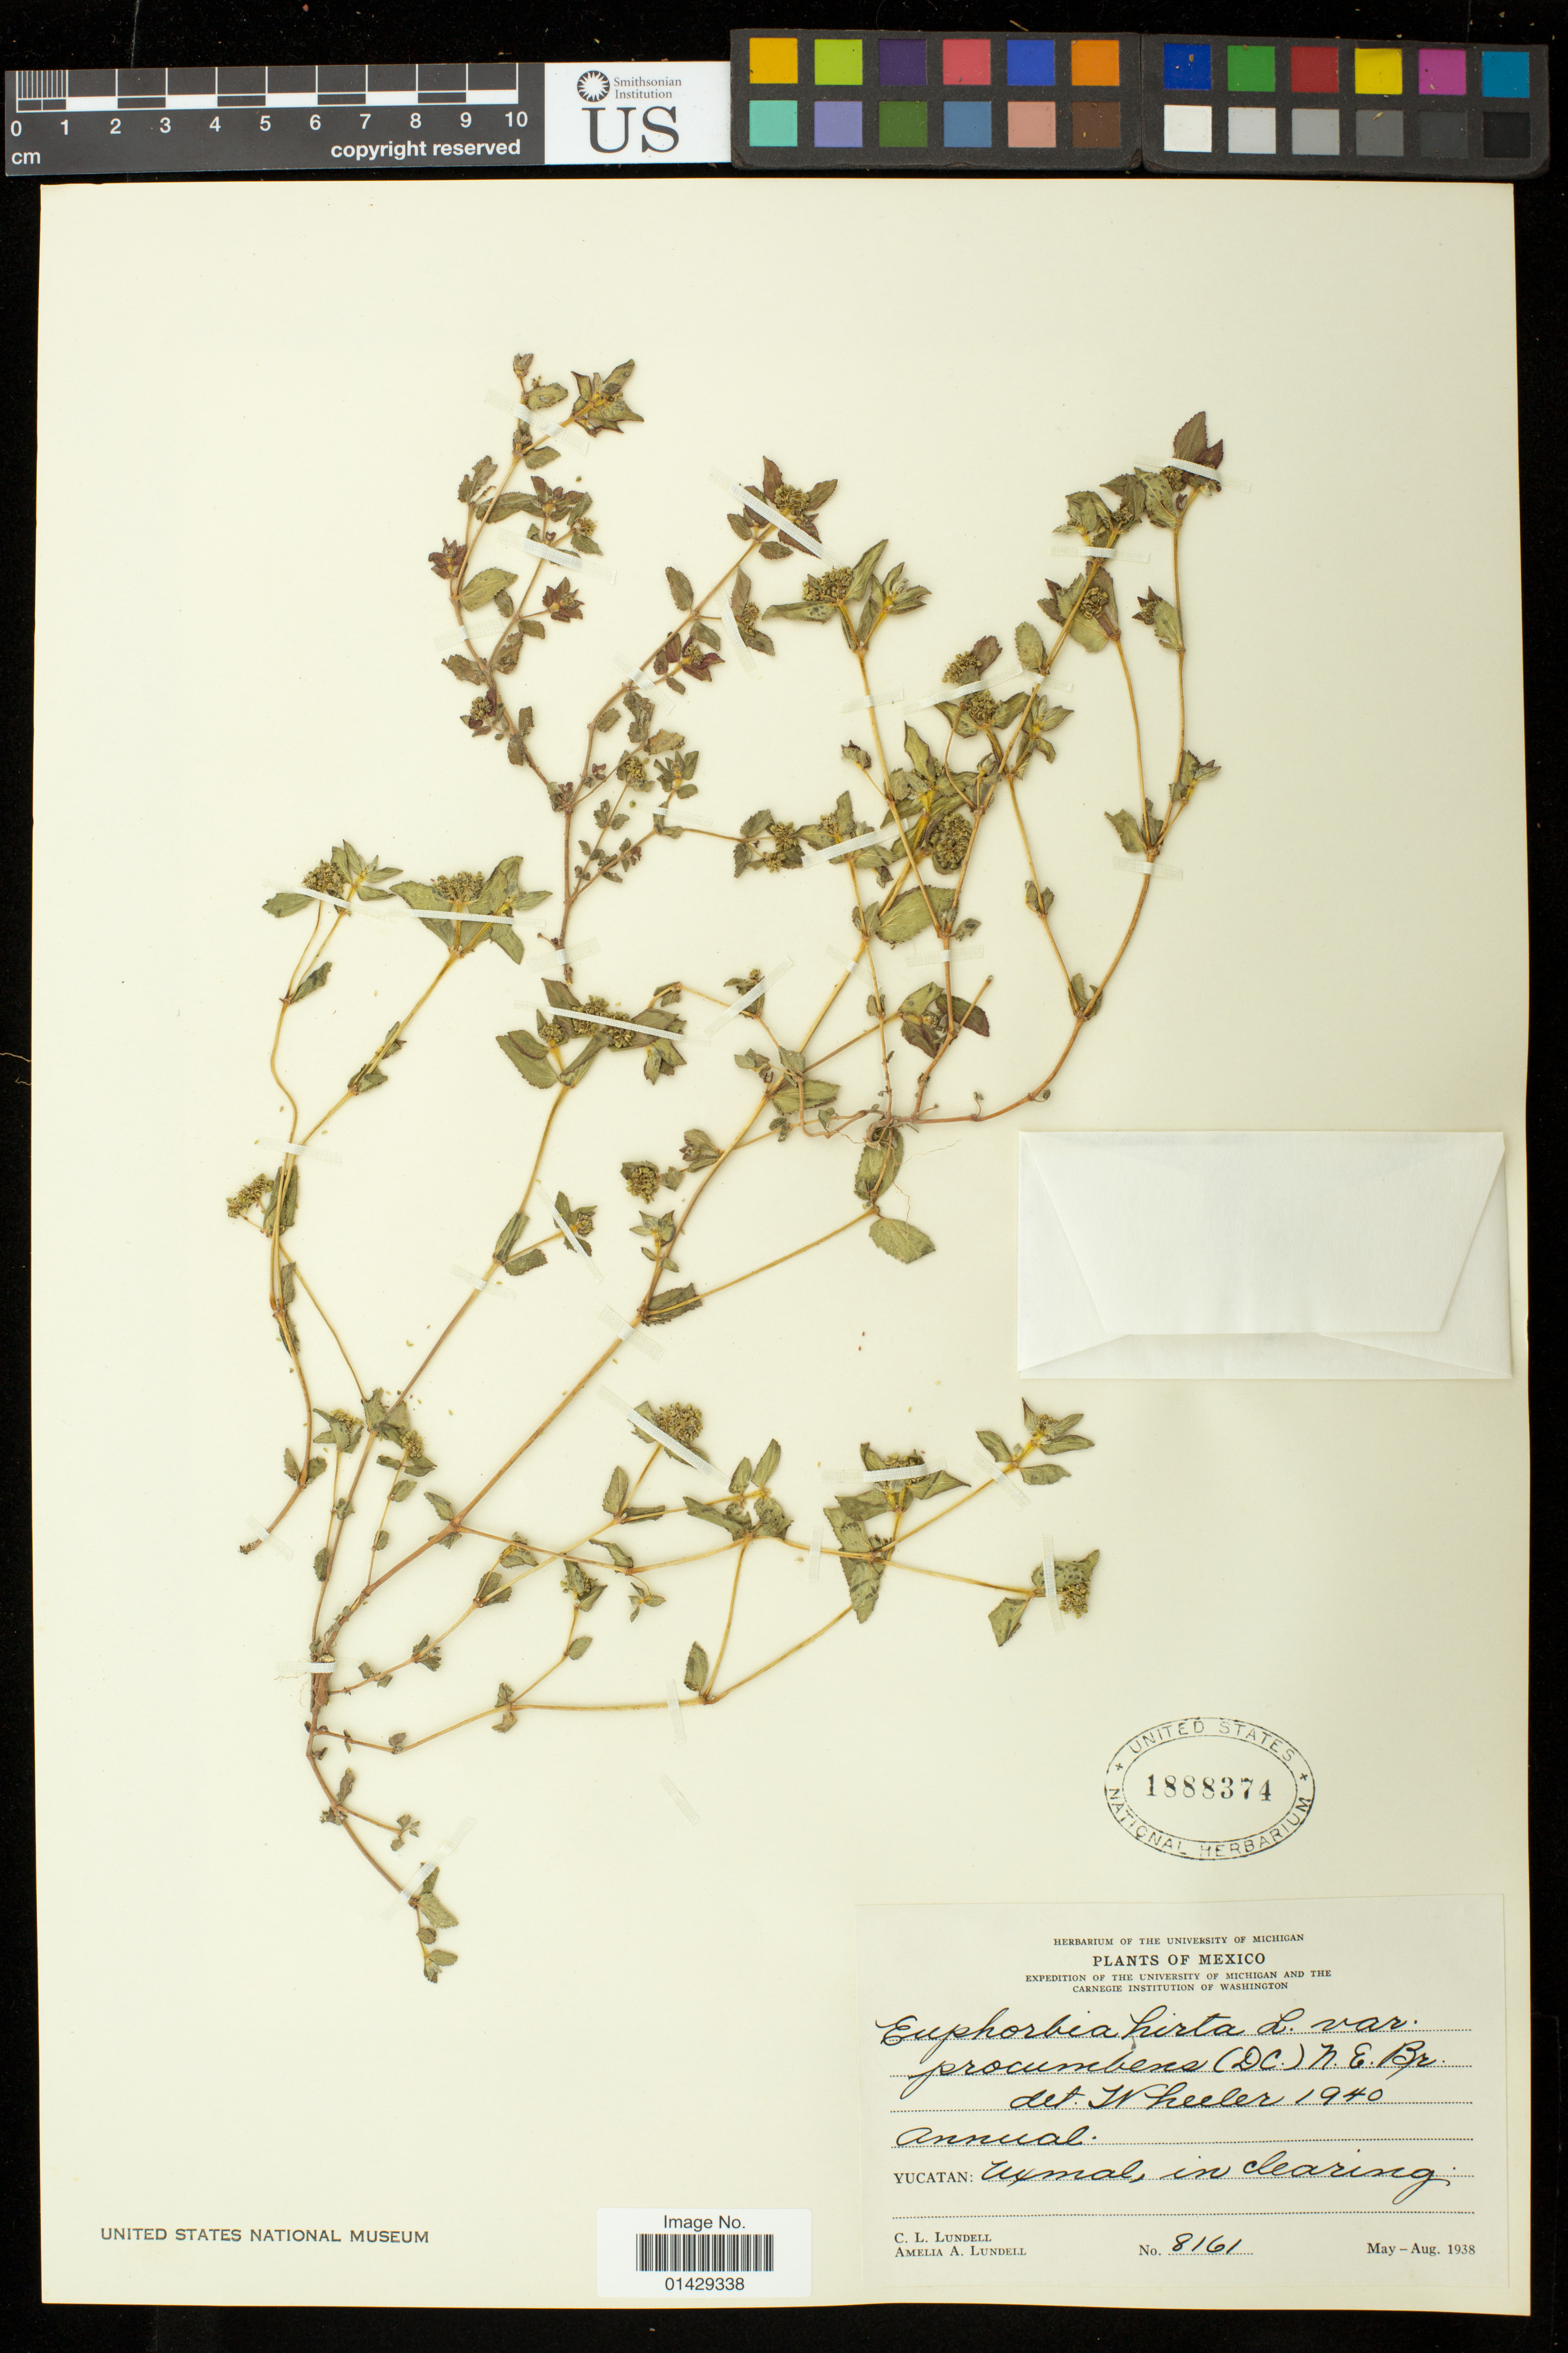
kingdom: Plantae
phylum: Tracheophyta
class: Magnoliopsida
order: Malpighiales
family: Euphorbiaceae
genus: Euphorbia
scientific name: Euphorbia hirta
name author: L.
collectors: C. L. Lundell & A. A. Lundell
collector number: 8161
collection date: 1938-05/1938-08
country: Mexico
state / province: Yucatán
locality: Uxmal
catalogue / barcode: US 1888374